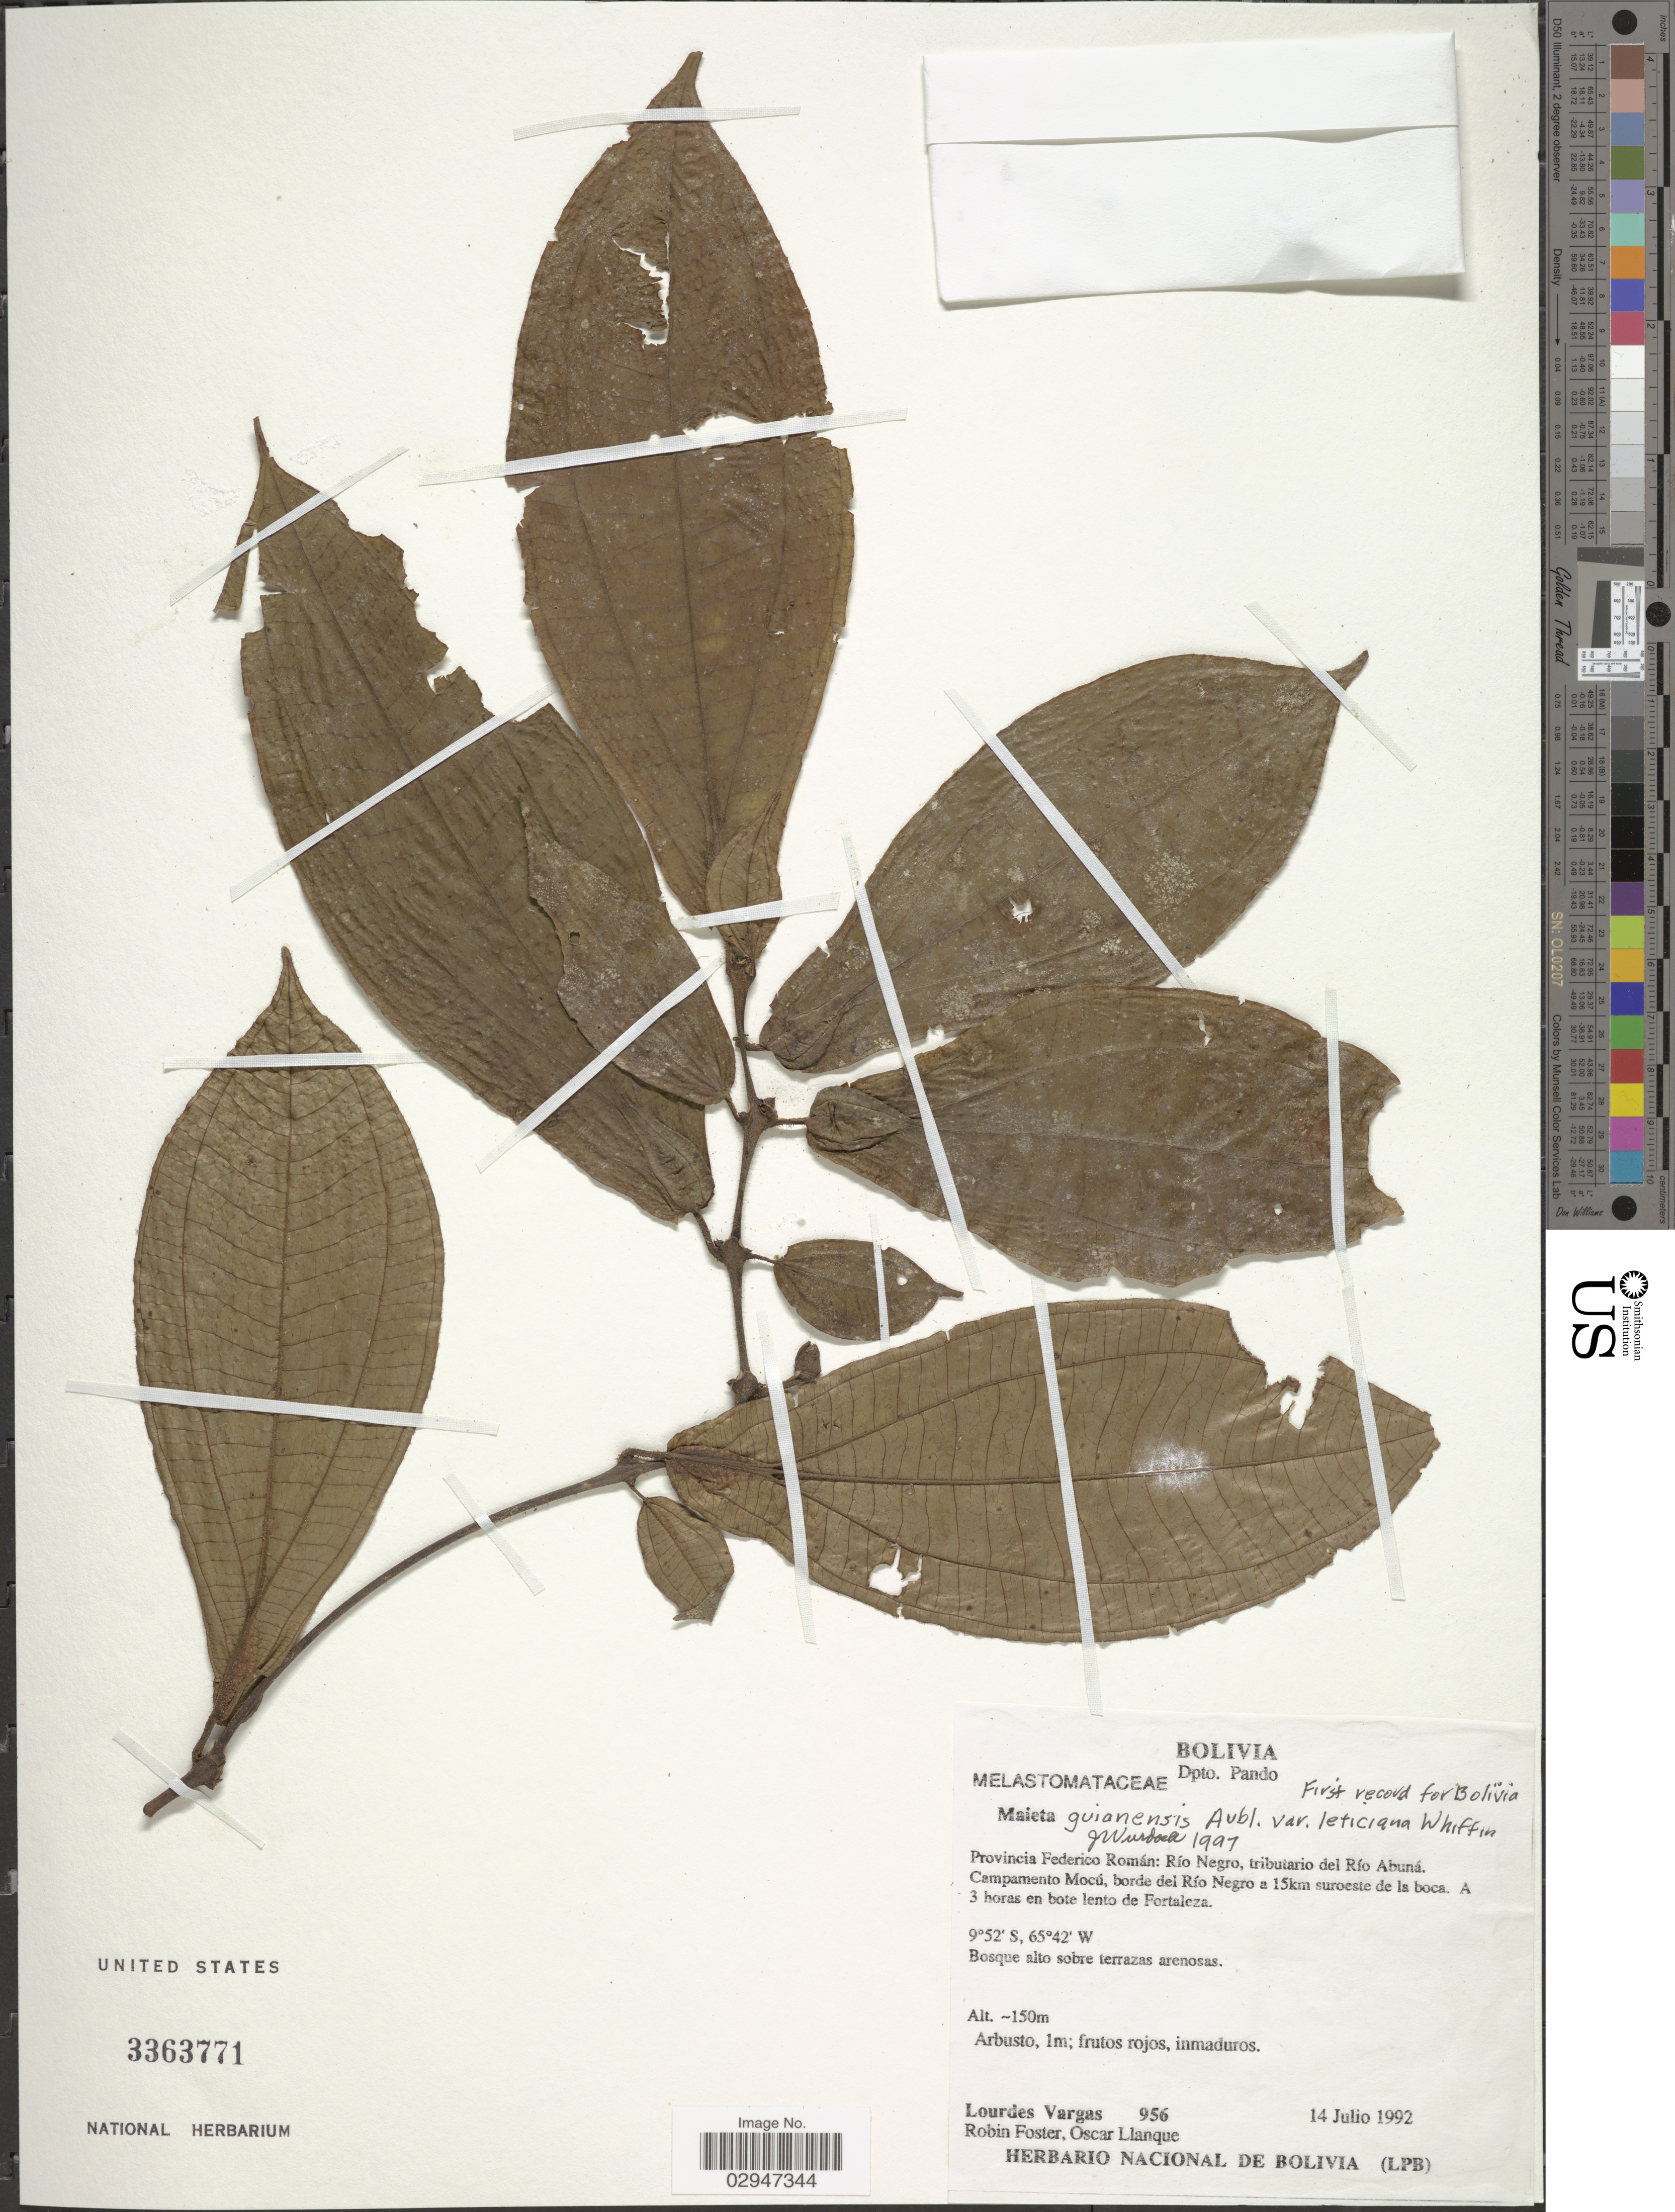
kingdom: Plantae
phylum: Tracheophyta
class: Magnoliopsida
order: Myrtales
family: Melastomataceae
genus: Maieta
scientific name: Maieta guianensis var. leticiana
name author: Whiffin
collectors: L. Vargas, R. B. Foster & O. Llanque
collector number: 956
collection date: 1992-07-14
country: Bolivia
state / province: Pando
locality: Dpto. Pando. Provincia Federico Román: Río Negro, tributario del Río Abuná. Campamento Mocú, borde del Río Negro a 15km suroeste de la boca. A 3 horas en bote lento de Fortaleza.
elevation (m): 150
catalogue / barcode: US 3363771